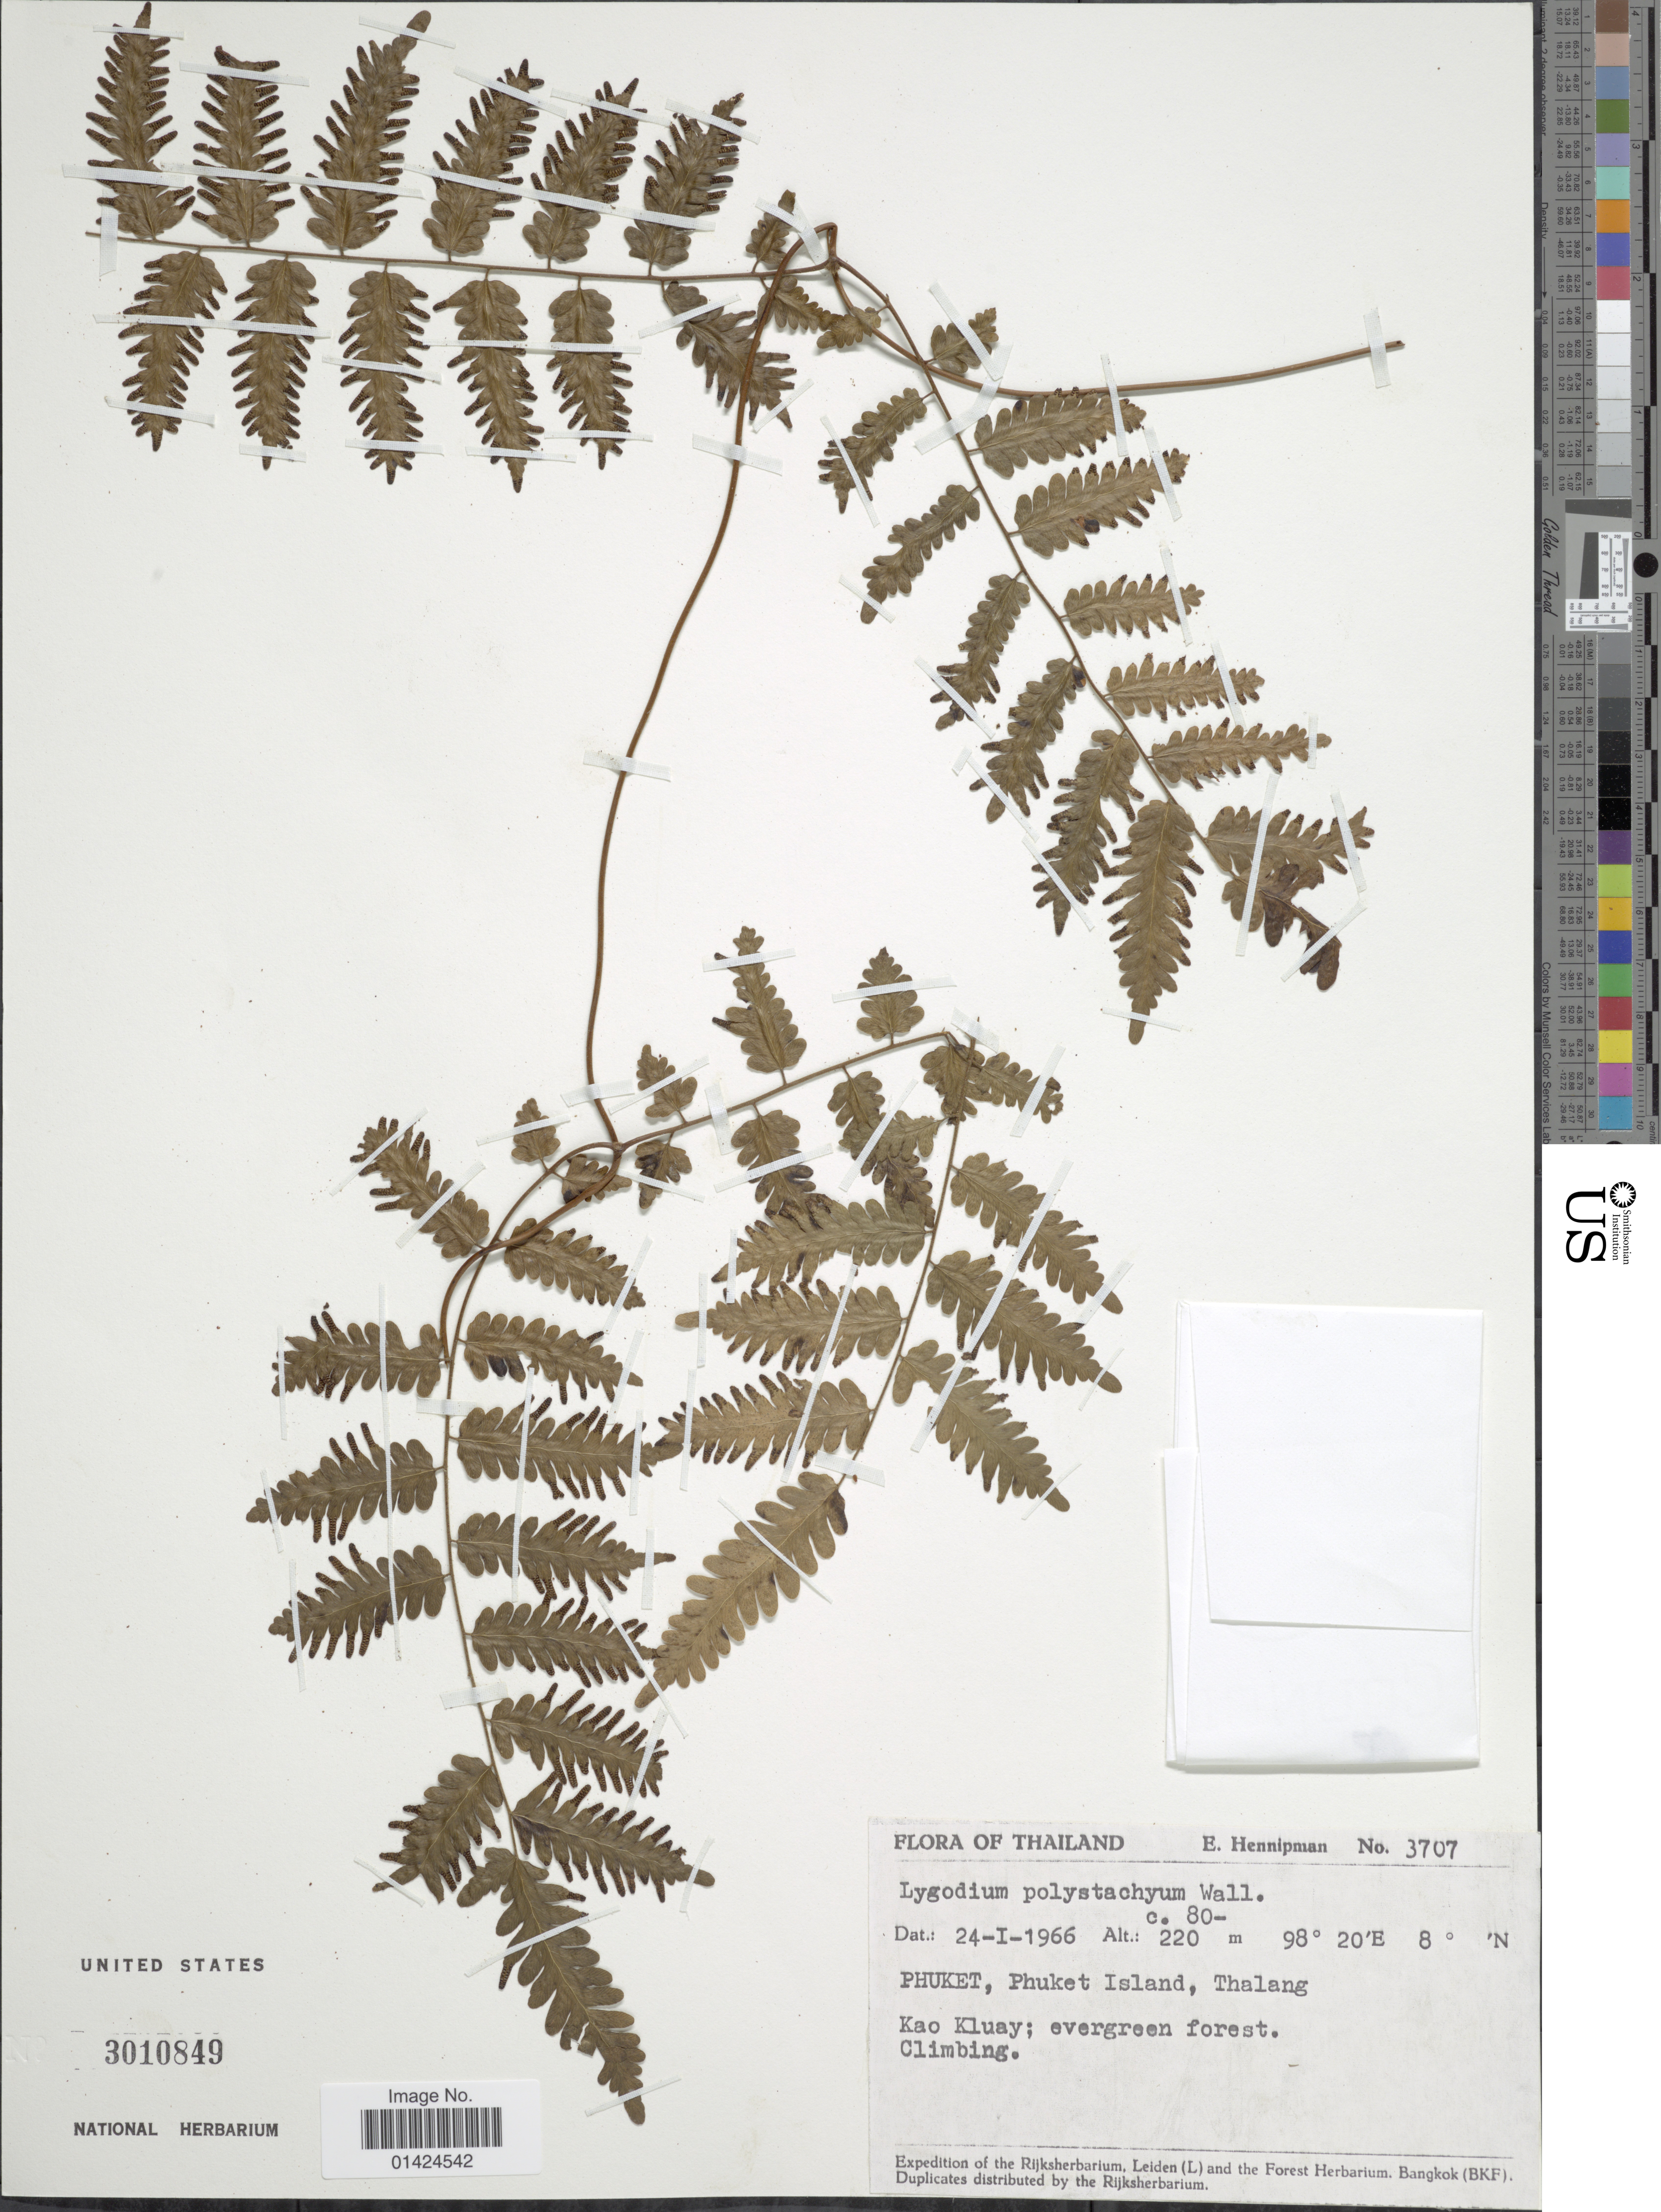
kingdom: Plantae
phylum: Tracheophyta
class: Polypodiopsida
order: Schizaeales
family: Lygodiaceae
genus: Lygodium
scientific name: Lygodium polystachyum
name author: Wall. ex T. Moore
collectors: E. Hennipman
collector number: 3707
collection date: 1966-01-24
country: Thailand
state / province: Phuket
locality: Phuket Island, Thalang. Kao Kluay.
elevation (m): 80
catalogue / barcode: US 3010849